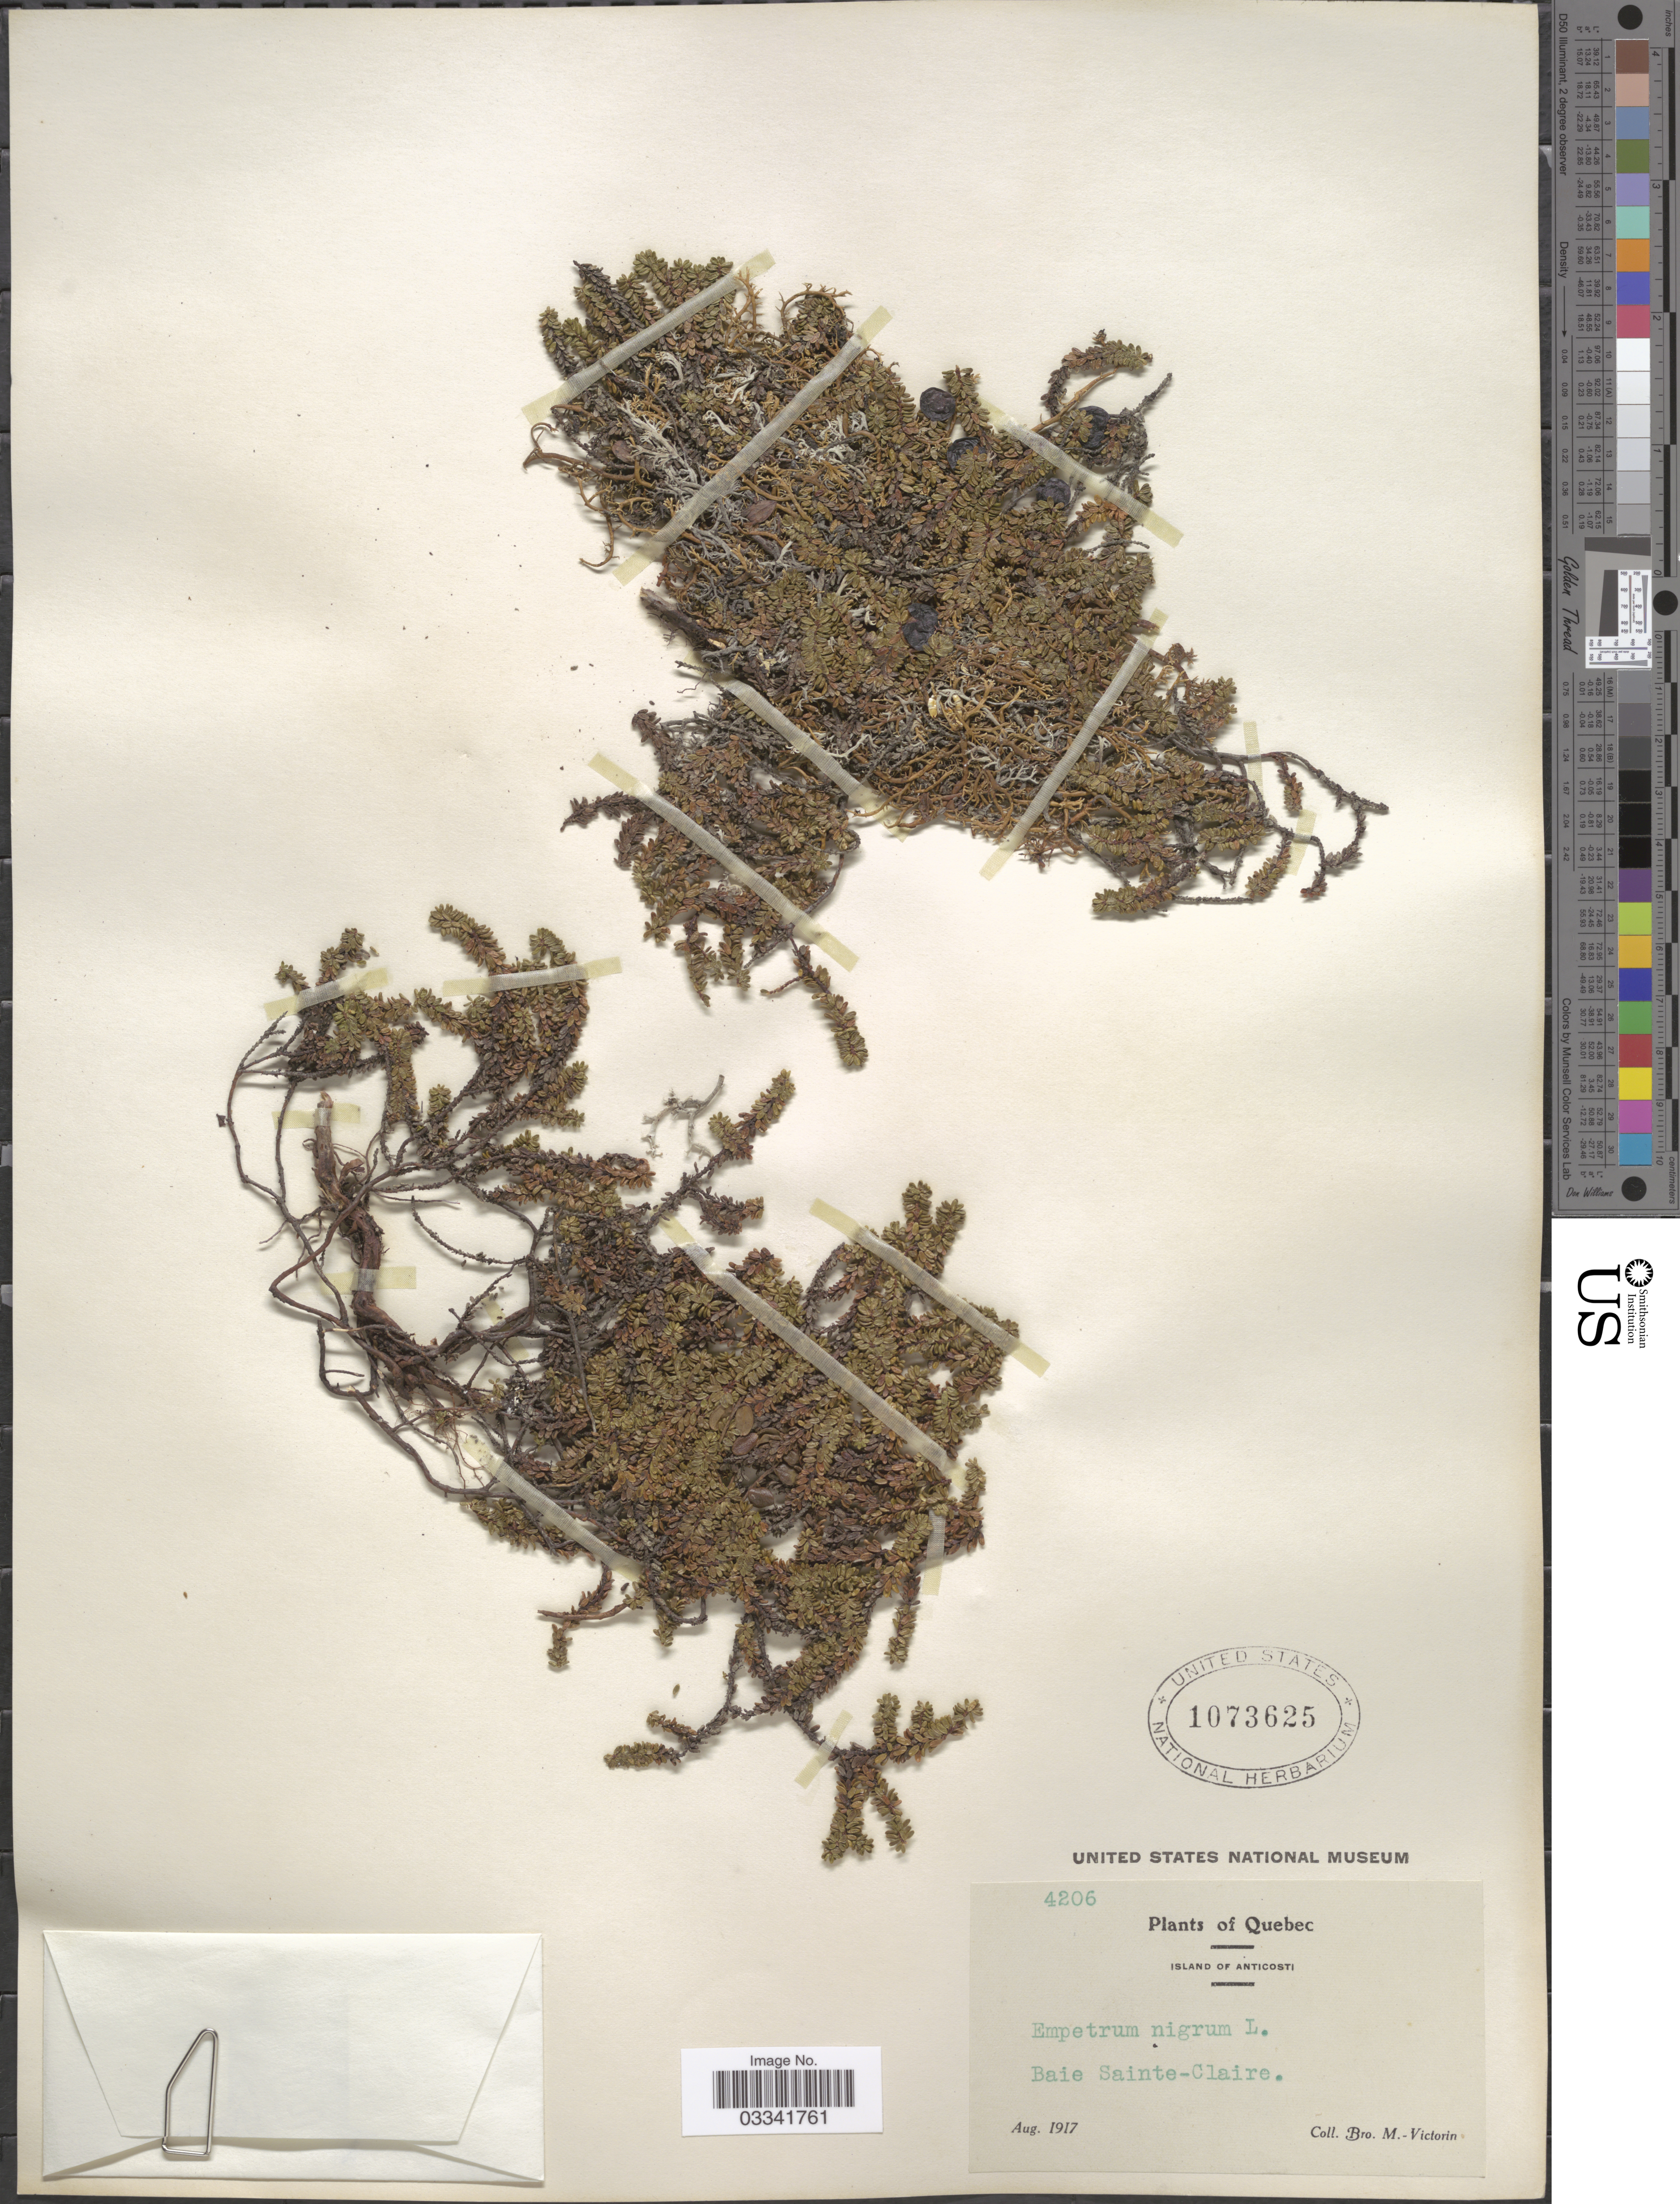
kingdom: Plantae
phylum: Tracheophyta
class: Magnoliopsida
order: Ericales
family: Ericaceae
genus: Empetrum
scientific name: Empetrum nigrum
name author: L.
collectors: Fr. Marie-Victorin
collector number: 4206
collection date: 1917-08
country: Canada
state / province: Quebec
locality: Island of Anticosti. Baie Sainte-Claire.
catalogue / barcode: US 1073625